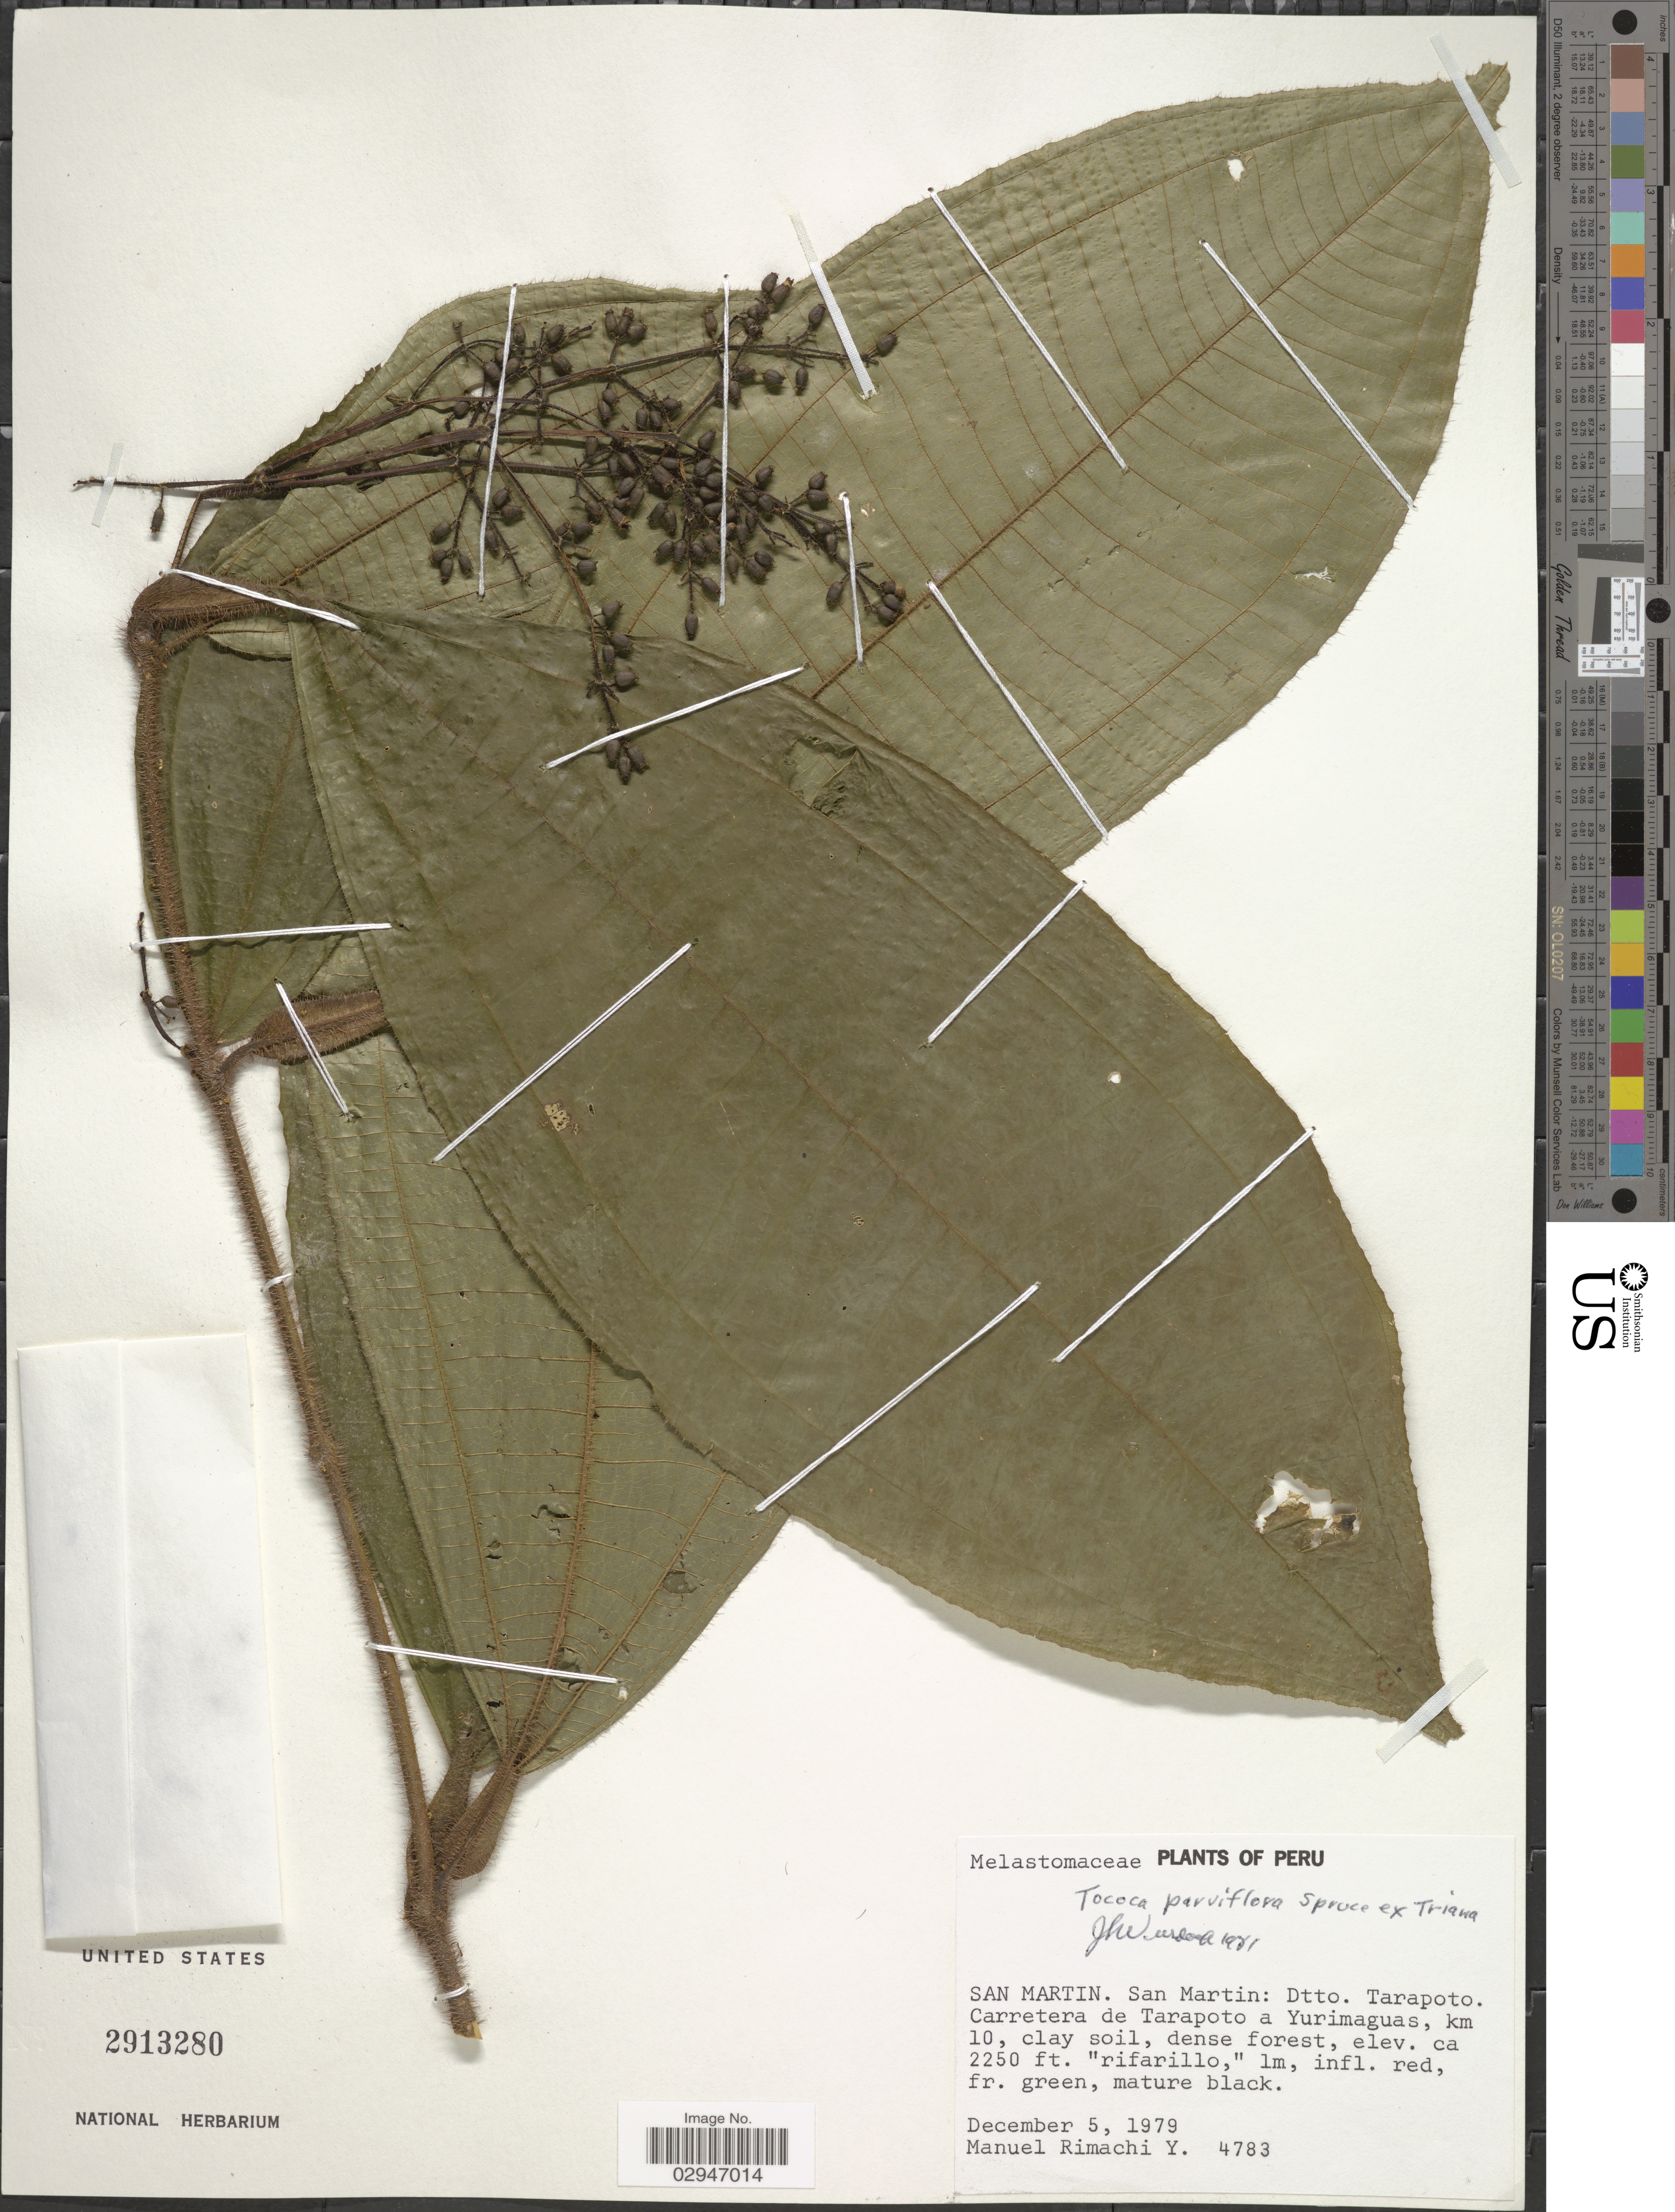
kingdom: Plantae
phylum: Tracheophyta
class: Magnoliopsida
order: Myrtales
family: Melastomataceae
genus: Tococa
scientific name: Tococa parviflora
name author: Spruce ex Triana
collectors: M. Rimachi Y.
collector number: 4783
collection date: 1979-12-05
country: Peru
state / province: San Martín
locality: San Martin: Dtto. Tarapoto. Carretera de Tarapoto a Yurimaguas, km 10.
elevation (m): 2250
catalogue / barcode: US 2913280